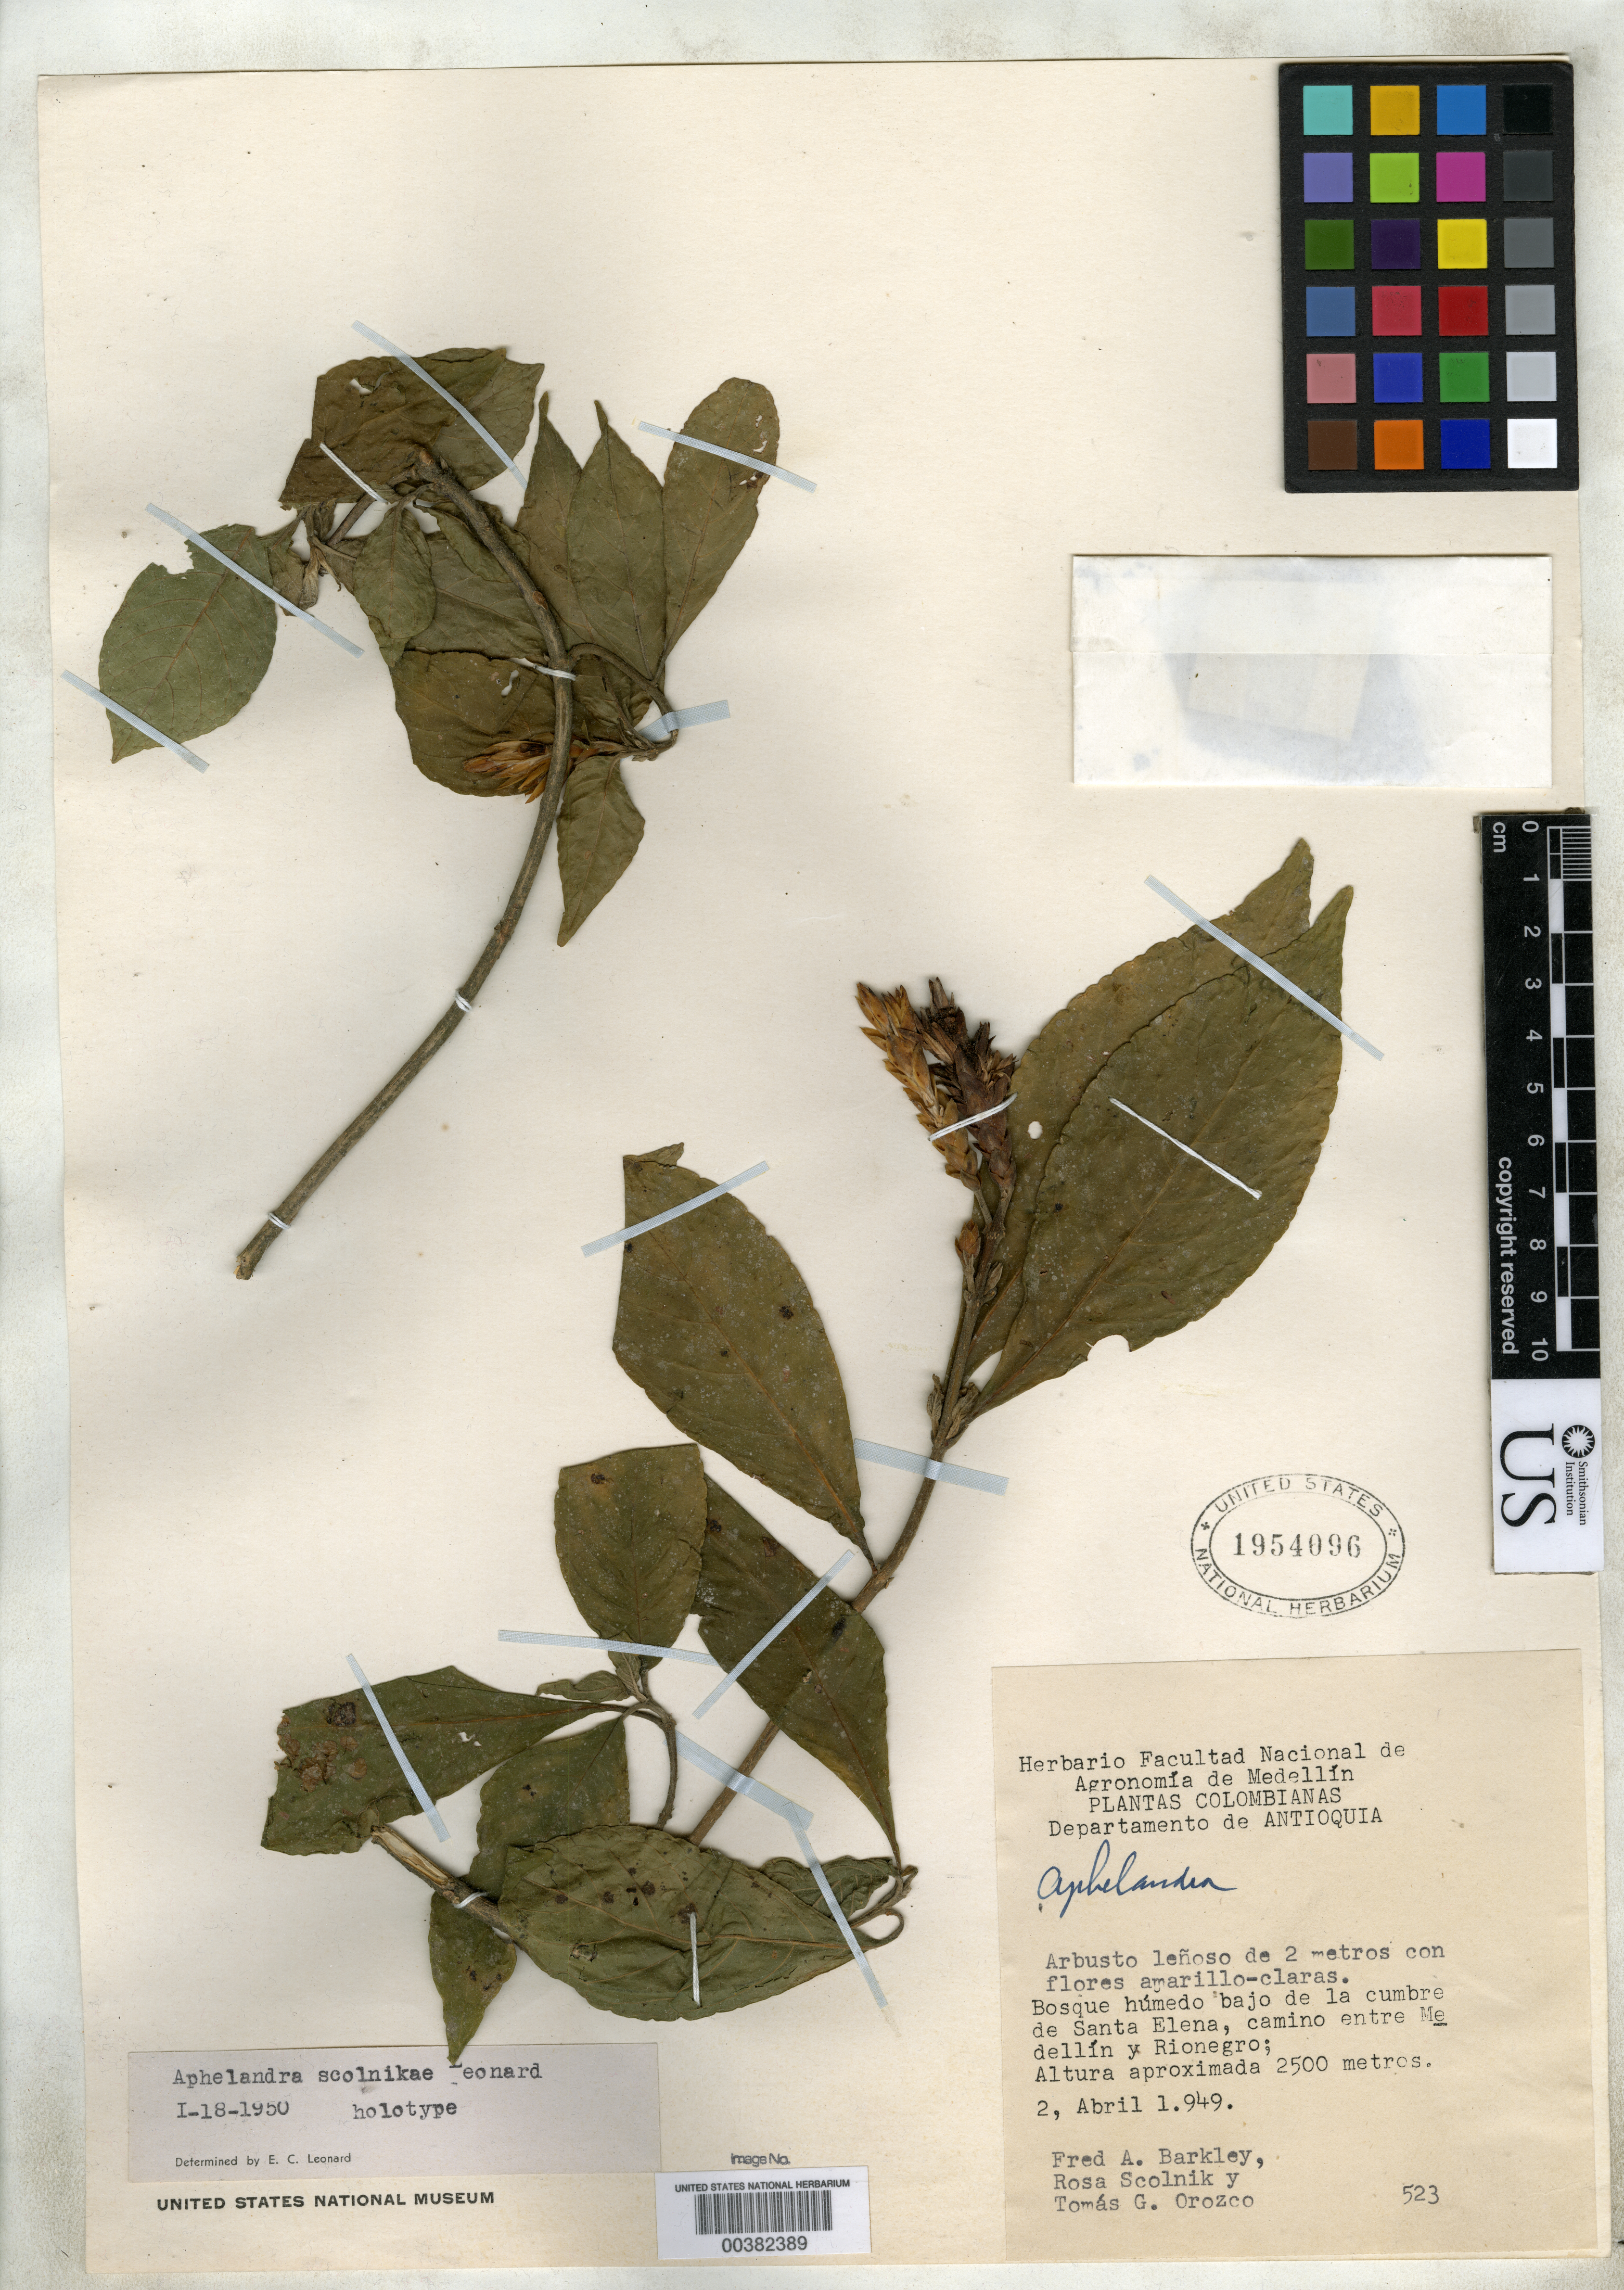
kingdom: Plantae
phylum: Tracheophyta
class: Magnoliopsida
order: Lamiales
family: Acanthaceae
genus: Aphelandra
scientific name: Aphelandra scolnikae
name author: Leonard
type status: Holotype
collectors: F. A. Barkley, R. Scolnik & T. Orozco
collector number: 523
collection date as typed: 02 Apr 1949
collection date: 1949-04-02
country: Colombia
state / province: Antioquia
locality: Between Medellin and Rio Negro, Santa Elena.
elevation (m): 2500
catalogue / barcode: US 1954096